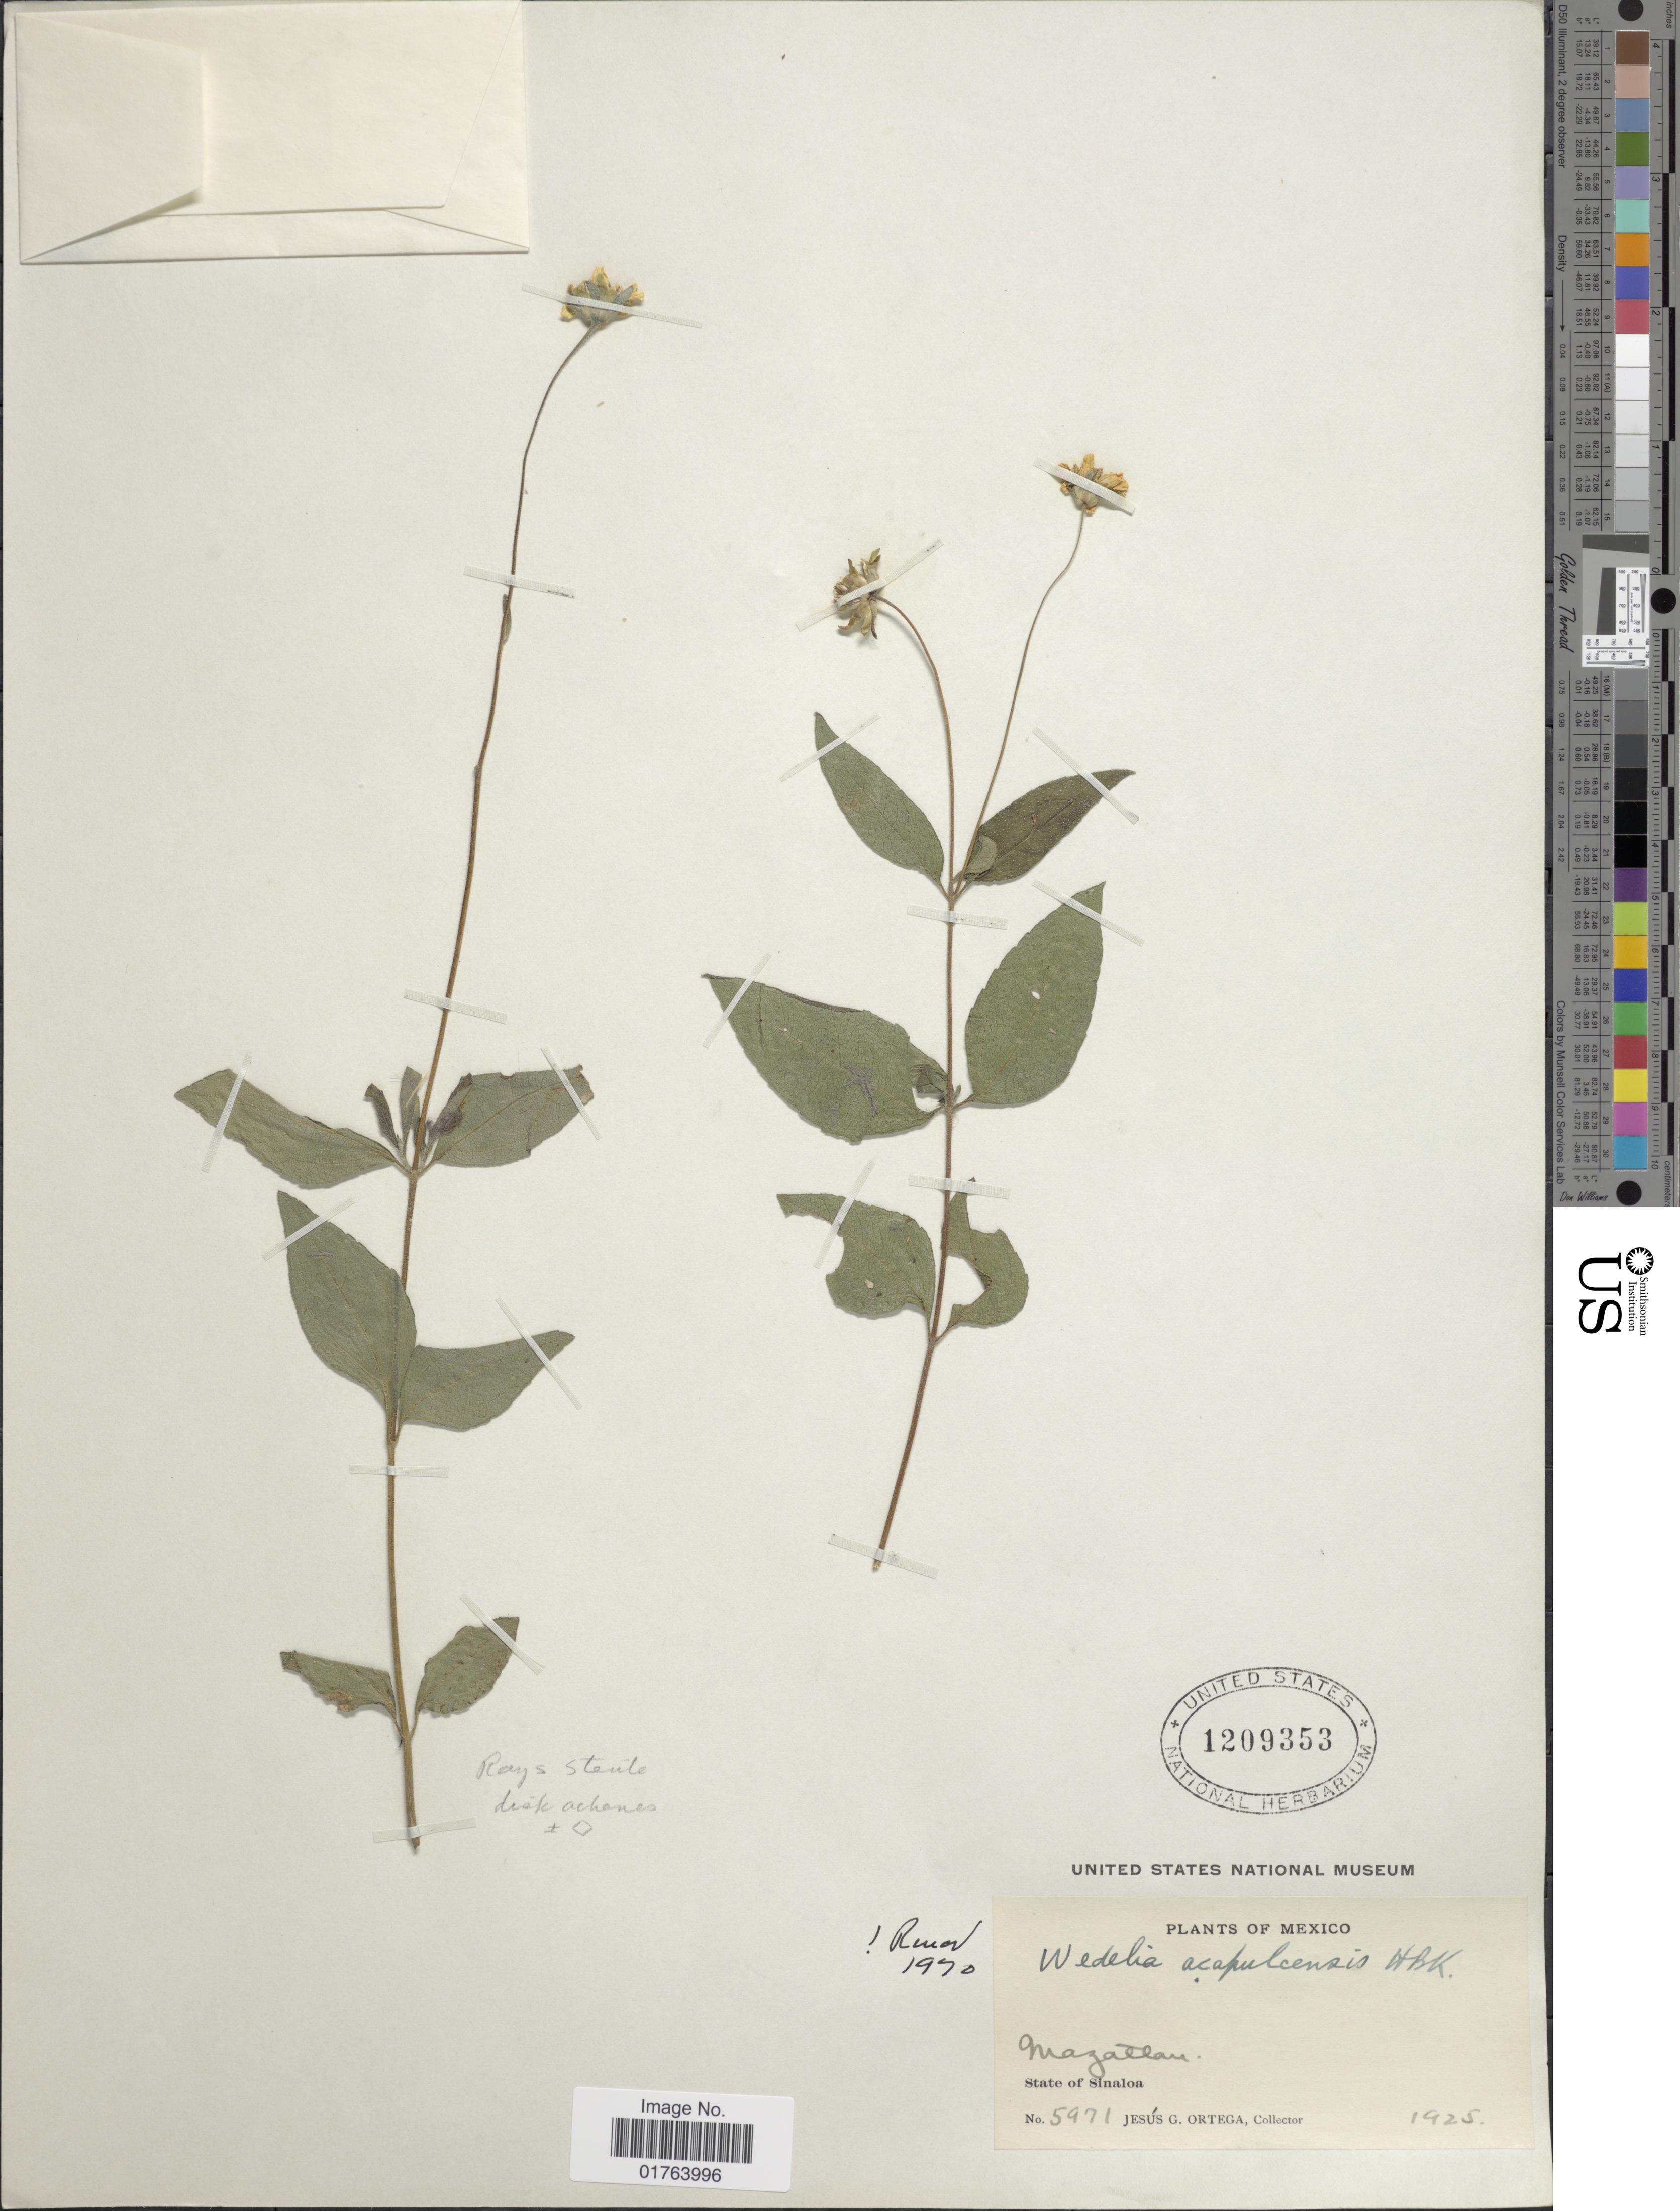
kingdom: Plantae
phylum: Tracheophyta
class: Magnoliopsida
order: Asterales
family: Asteraceae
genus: Wedelia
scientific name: Wedelia acapulcensis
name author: Kunth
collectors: J. Ortega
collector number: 5971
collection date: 1925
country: Mexico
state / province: Sinaloa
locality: Mazatlan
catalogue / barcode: US 1209353